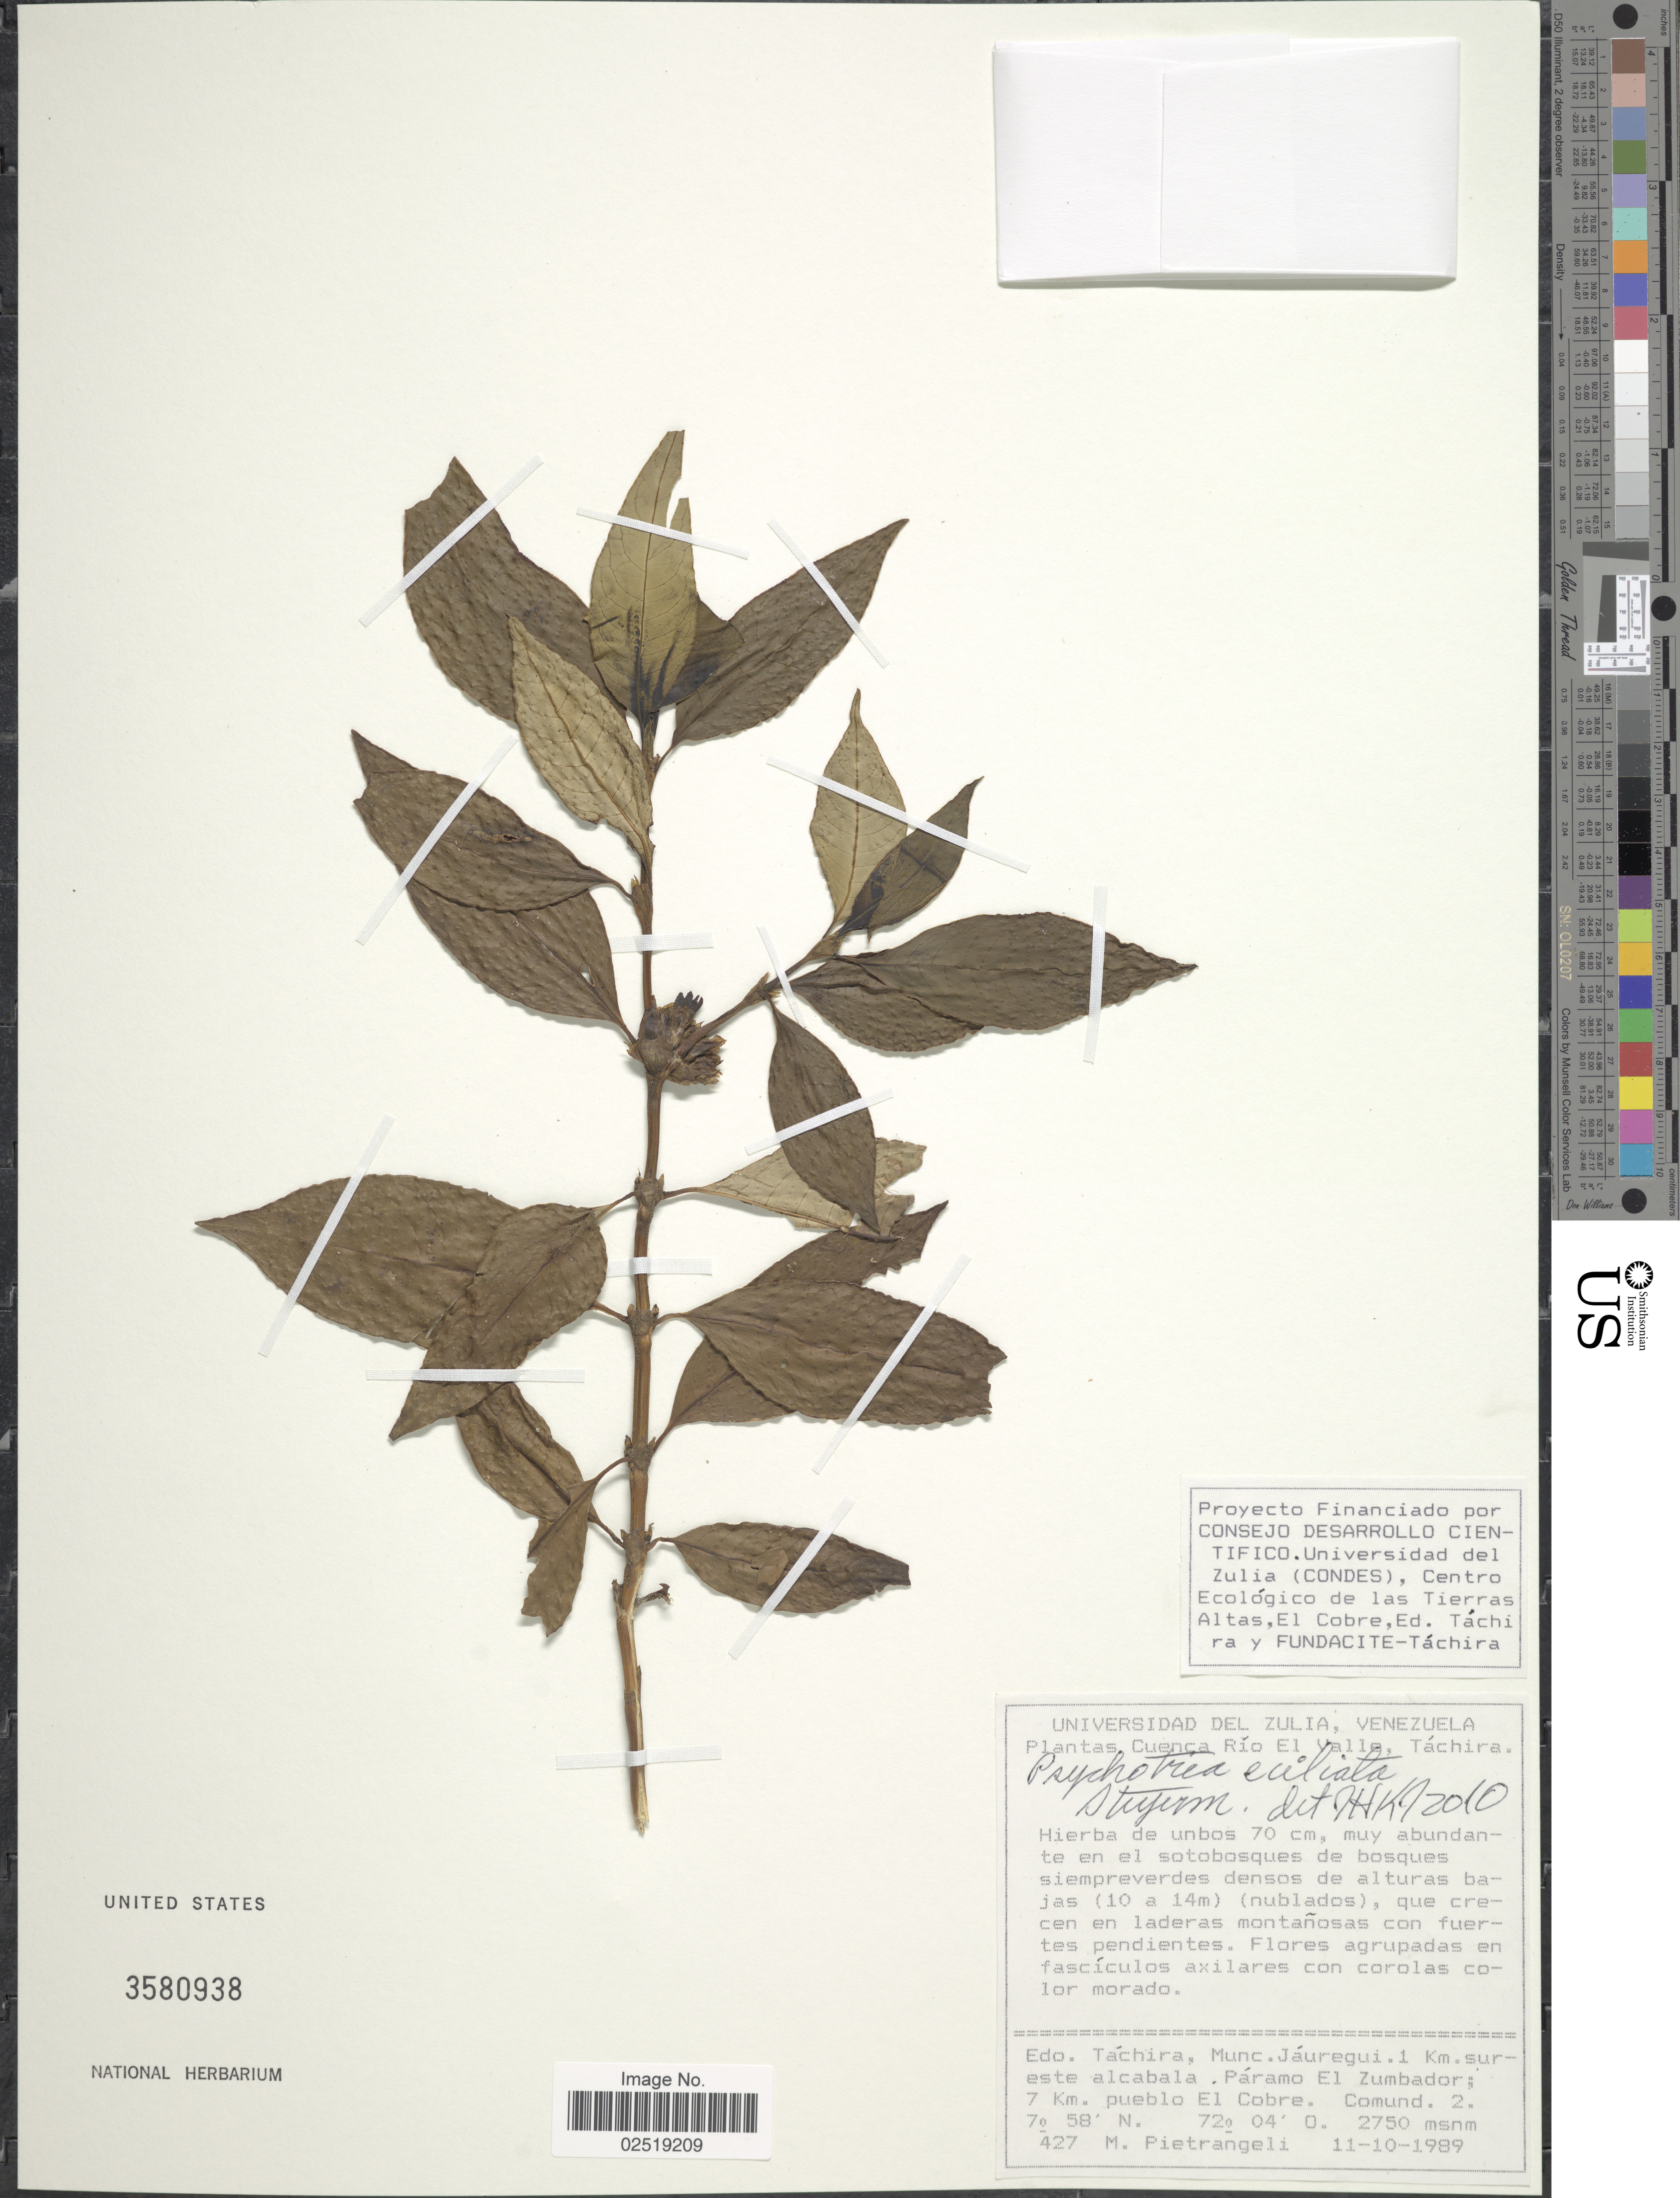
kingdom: Plantae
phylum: Tracheophyta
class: Magnoliopsida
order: Gentianales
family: Rubiaceae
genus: Psychotria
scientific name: Psychotria eciliata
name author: Steyerm.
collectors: M. Pietrangeli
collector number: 427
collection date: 1989-10-11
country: Venezuela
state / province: Tachira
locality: Edo. Tachira, Munc. Jauregui. 1 Km. sur-este alcabala. Paramo El Zumbador; 7 Km. pueblo El Cobre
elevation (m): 2750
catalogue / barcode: US 3580938